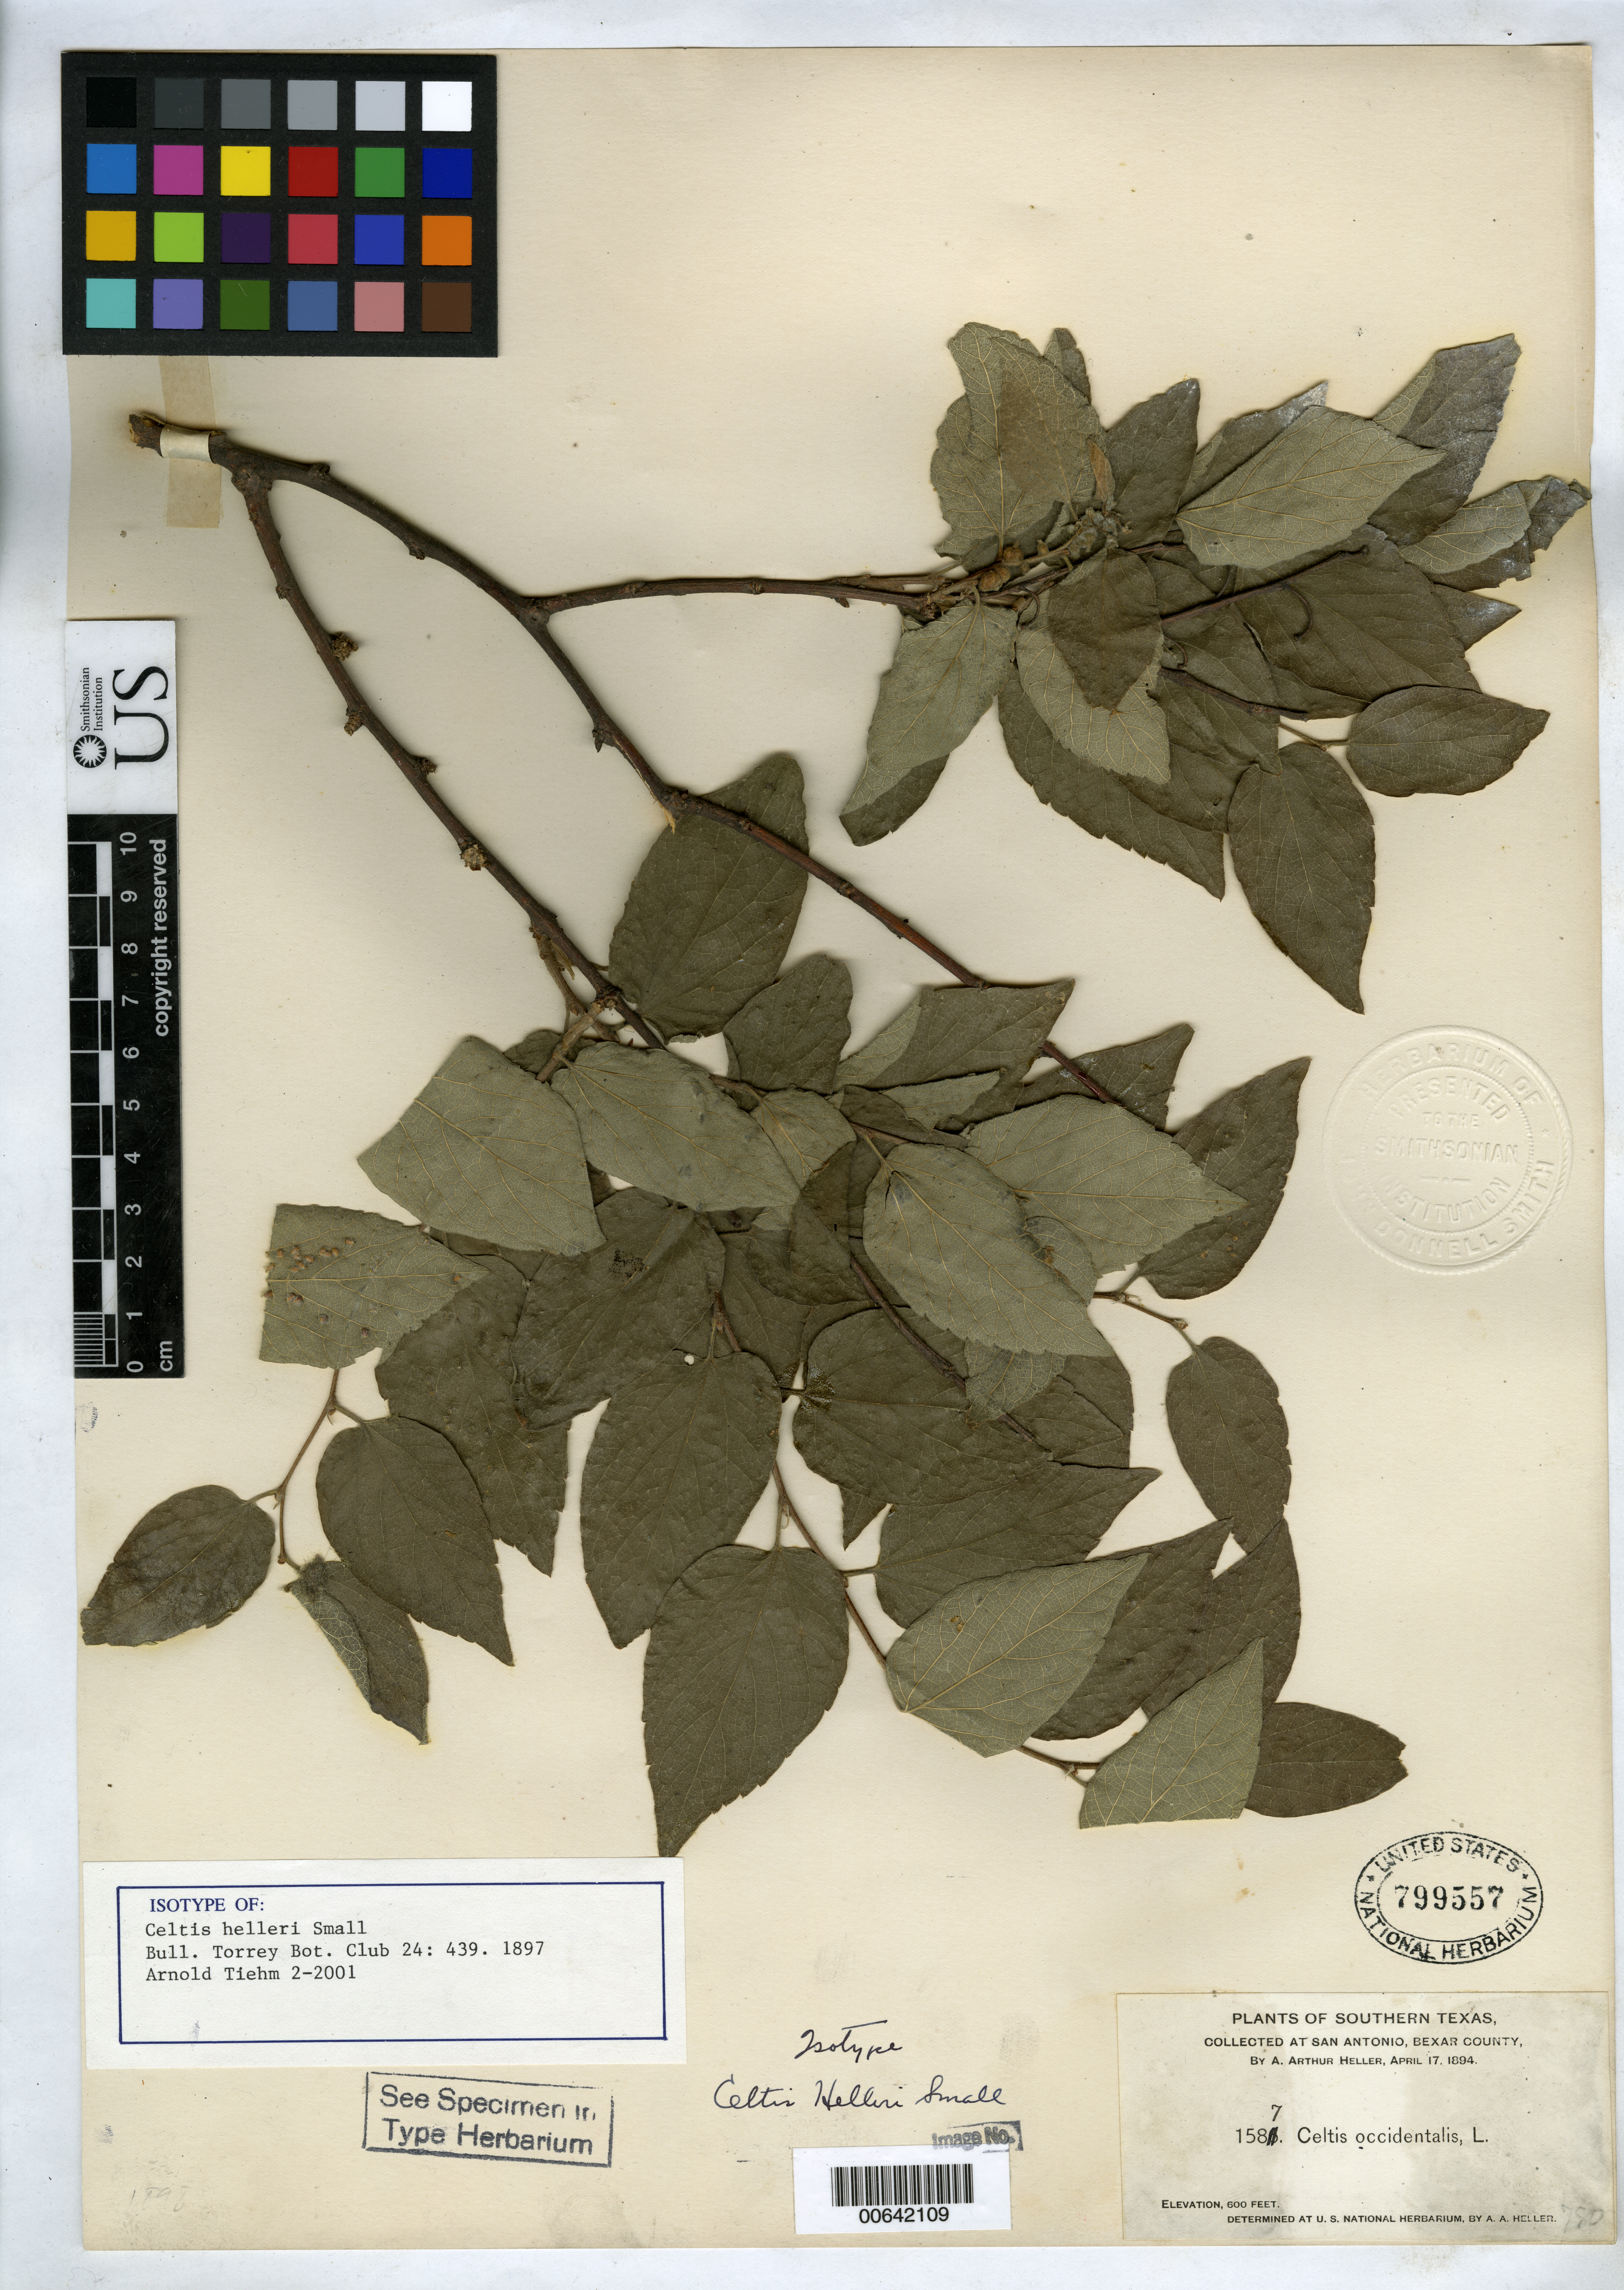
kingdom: Plantae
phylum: Tracheophyta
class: Magnoliopsida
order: Rosales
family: Cannabaceae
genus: Celtis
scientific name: Celtis helleri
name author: Small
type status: Isotype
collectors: A. A. Heller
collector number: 1587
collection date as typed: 17 Apr 1894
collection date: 1894-04-17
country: United States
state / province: Texas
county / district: Bexar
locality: Southern Texas, San Antonio.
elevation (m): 183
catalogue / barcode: US 799557